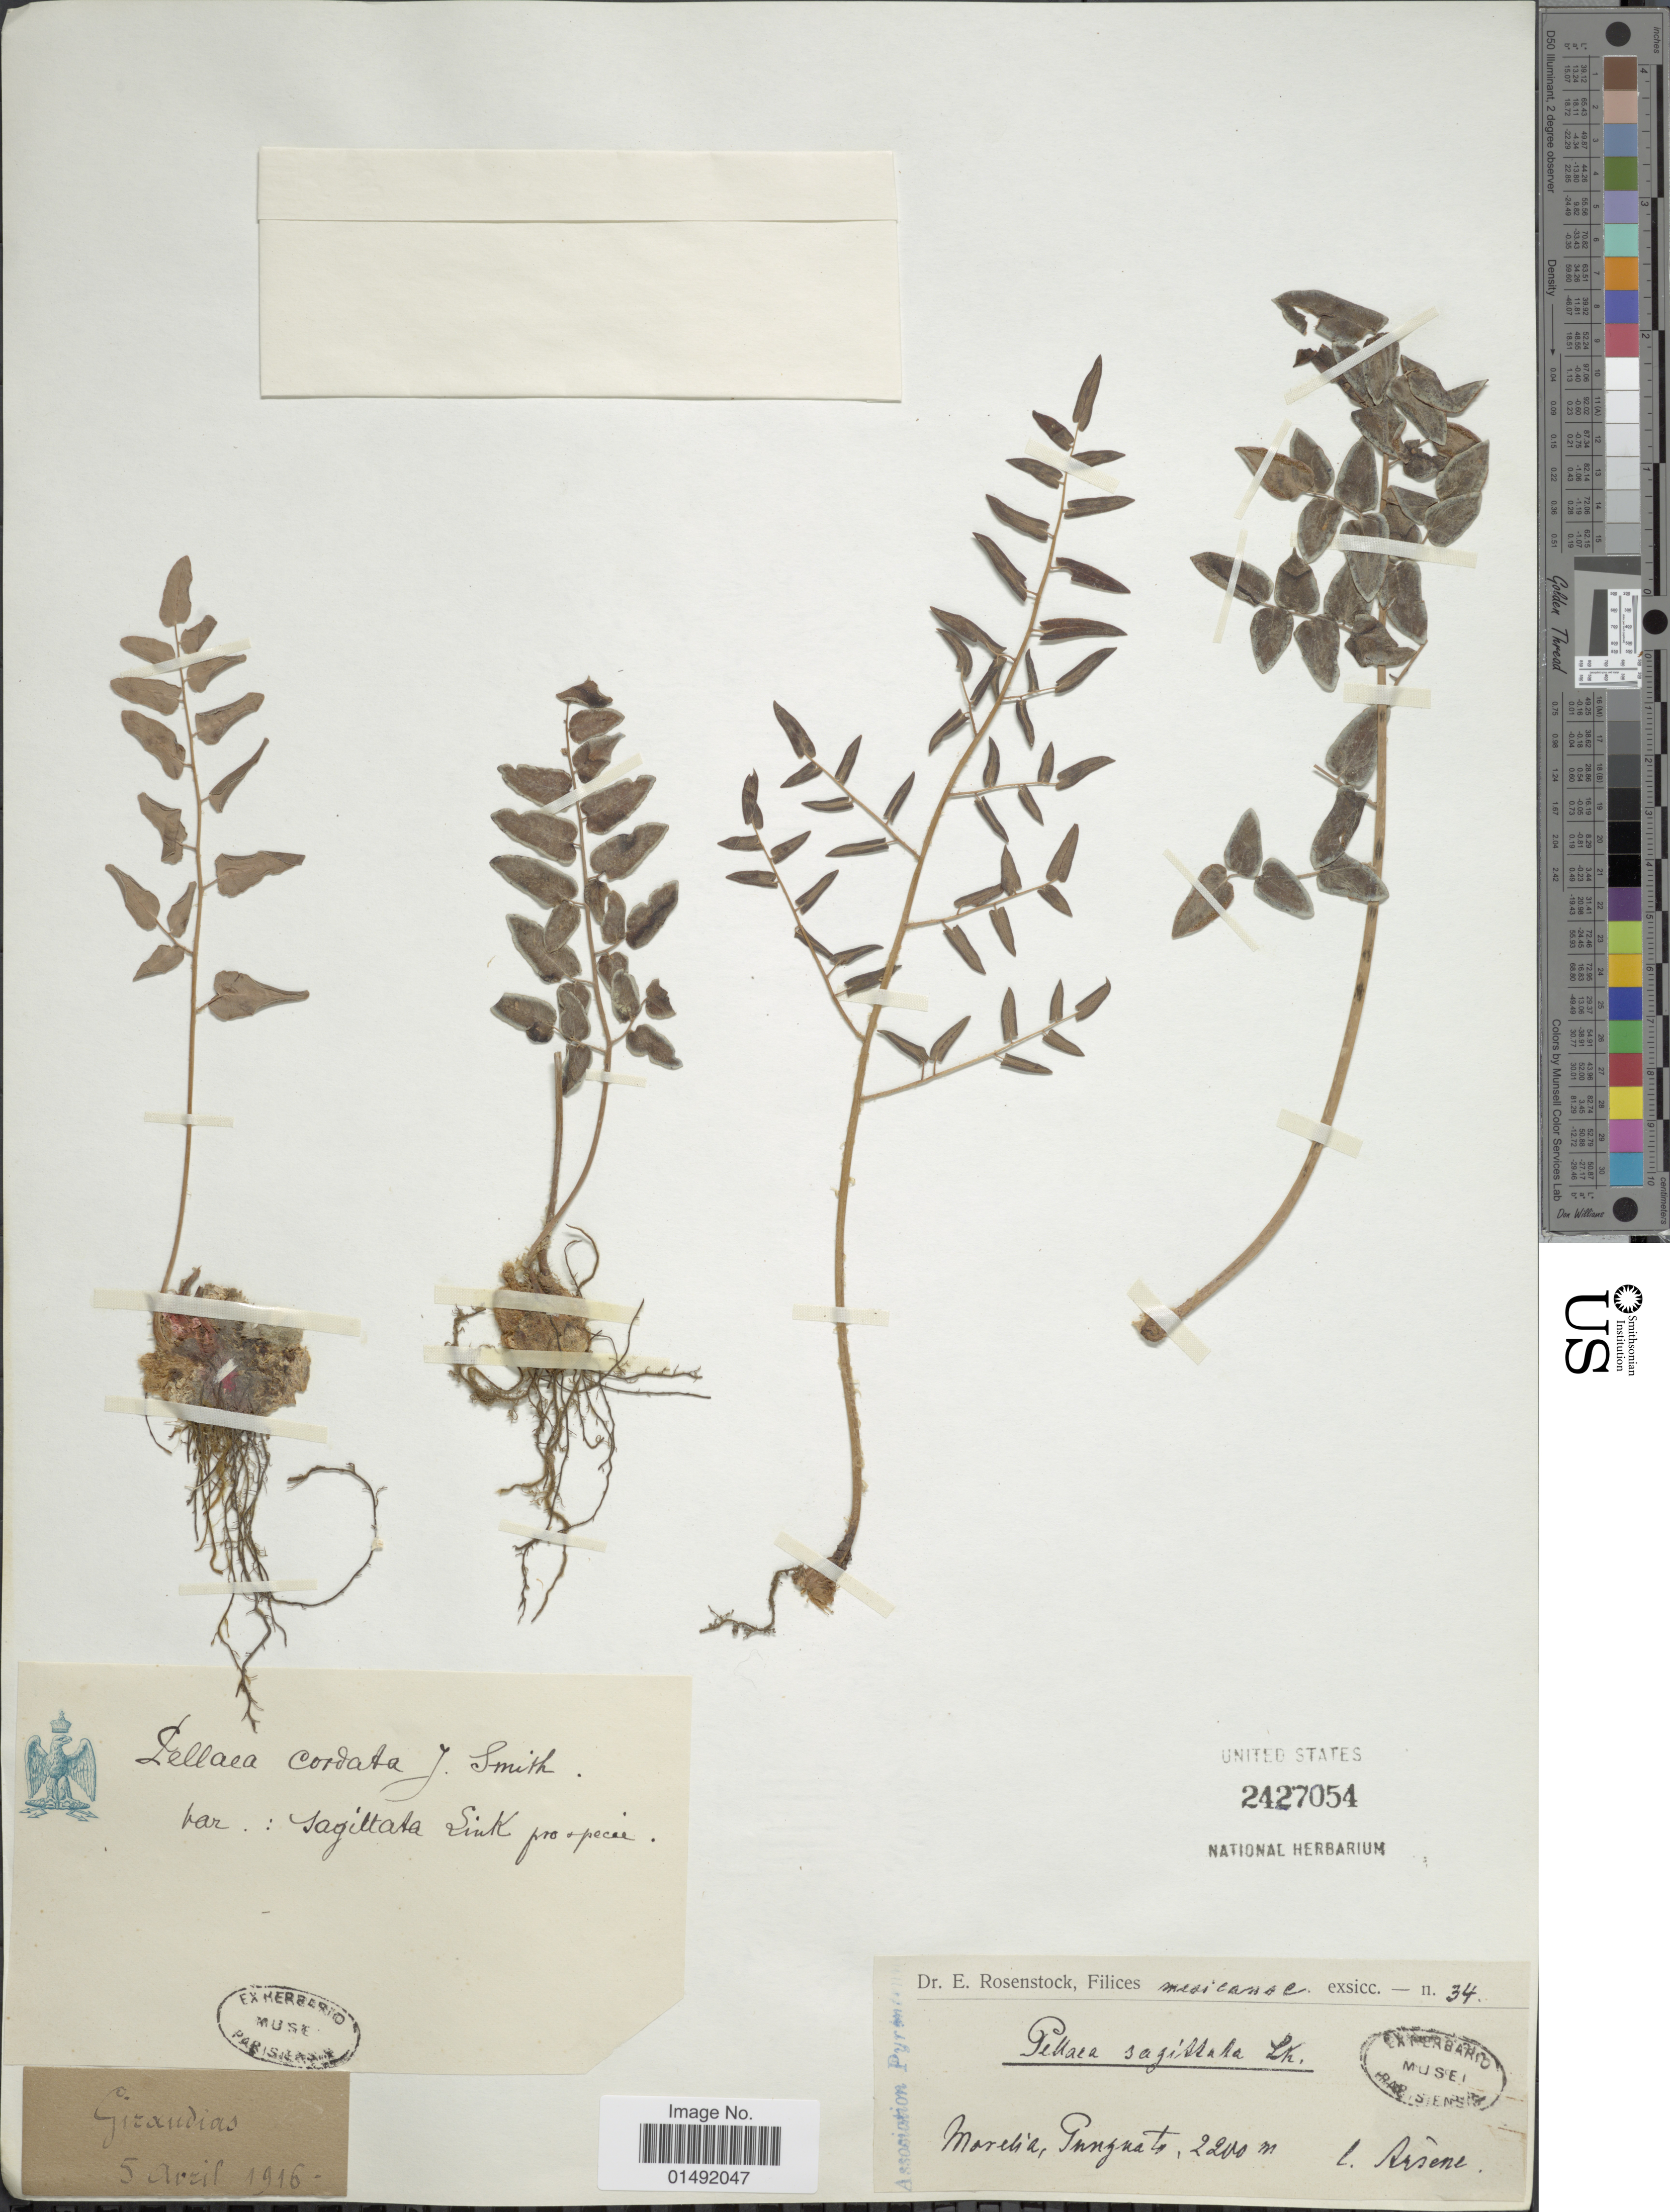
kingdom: Plantae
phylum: Tracheophyta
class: Polypodiopsida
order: Polypodiales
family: Pteridaceae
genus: Pellaea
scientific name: Pellaea sagittata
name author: (Cav.) Link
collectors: -- Arsène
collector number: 34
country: Mexico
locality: Morelia, Panguato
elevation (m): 2200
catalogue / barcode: US 2427054